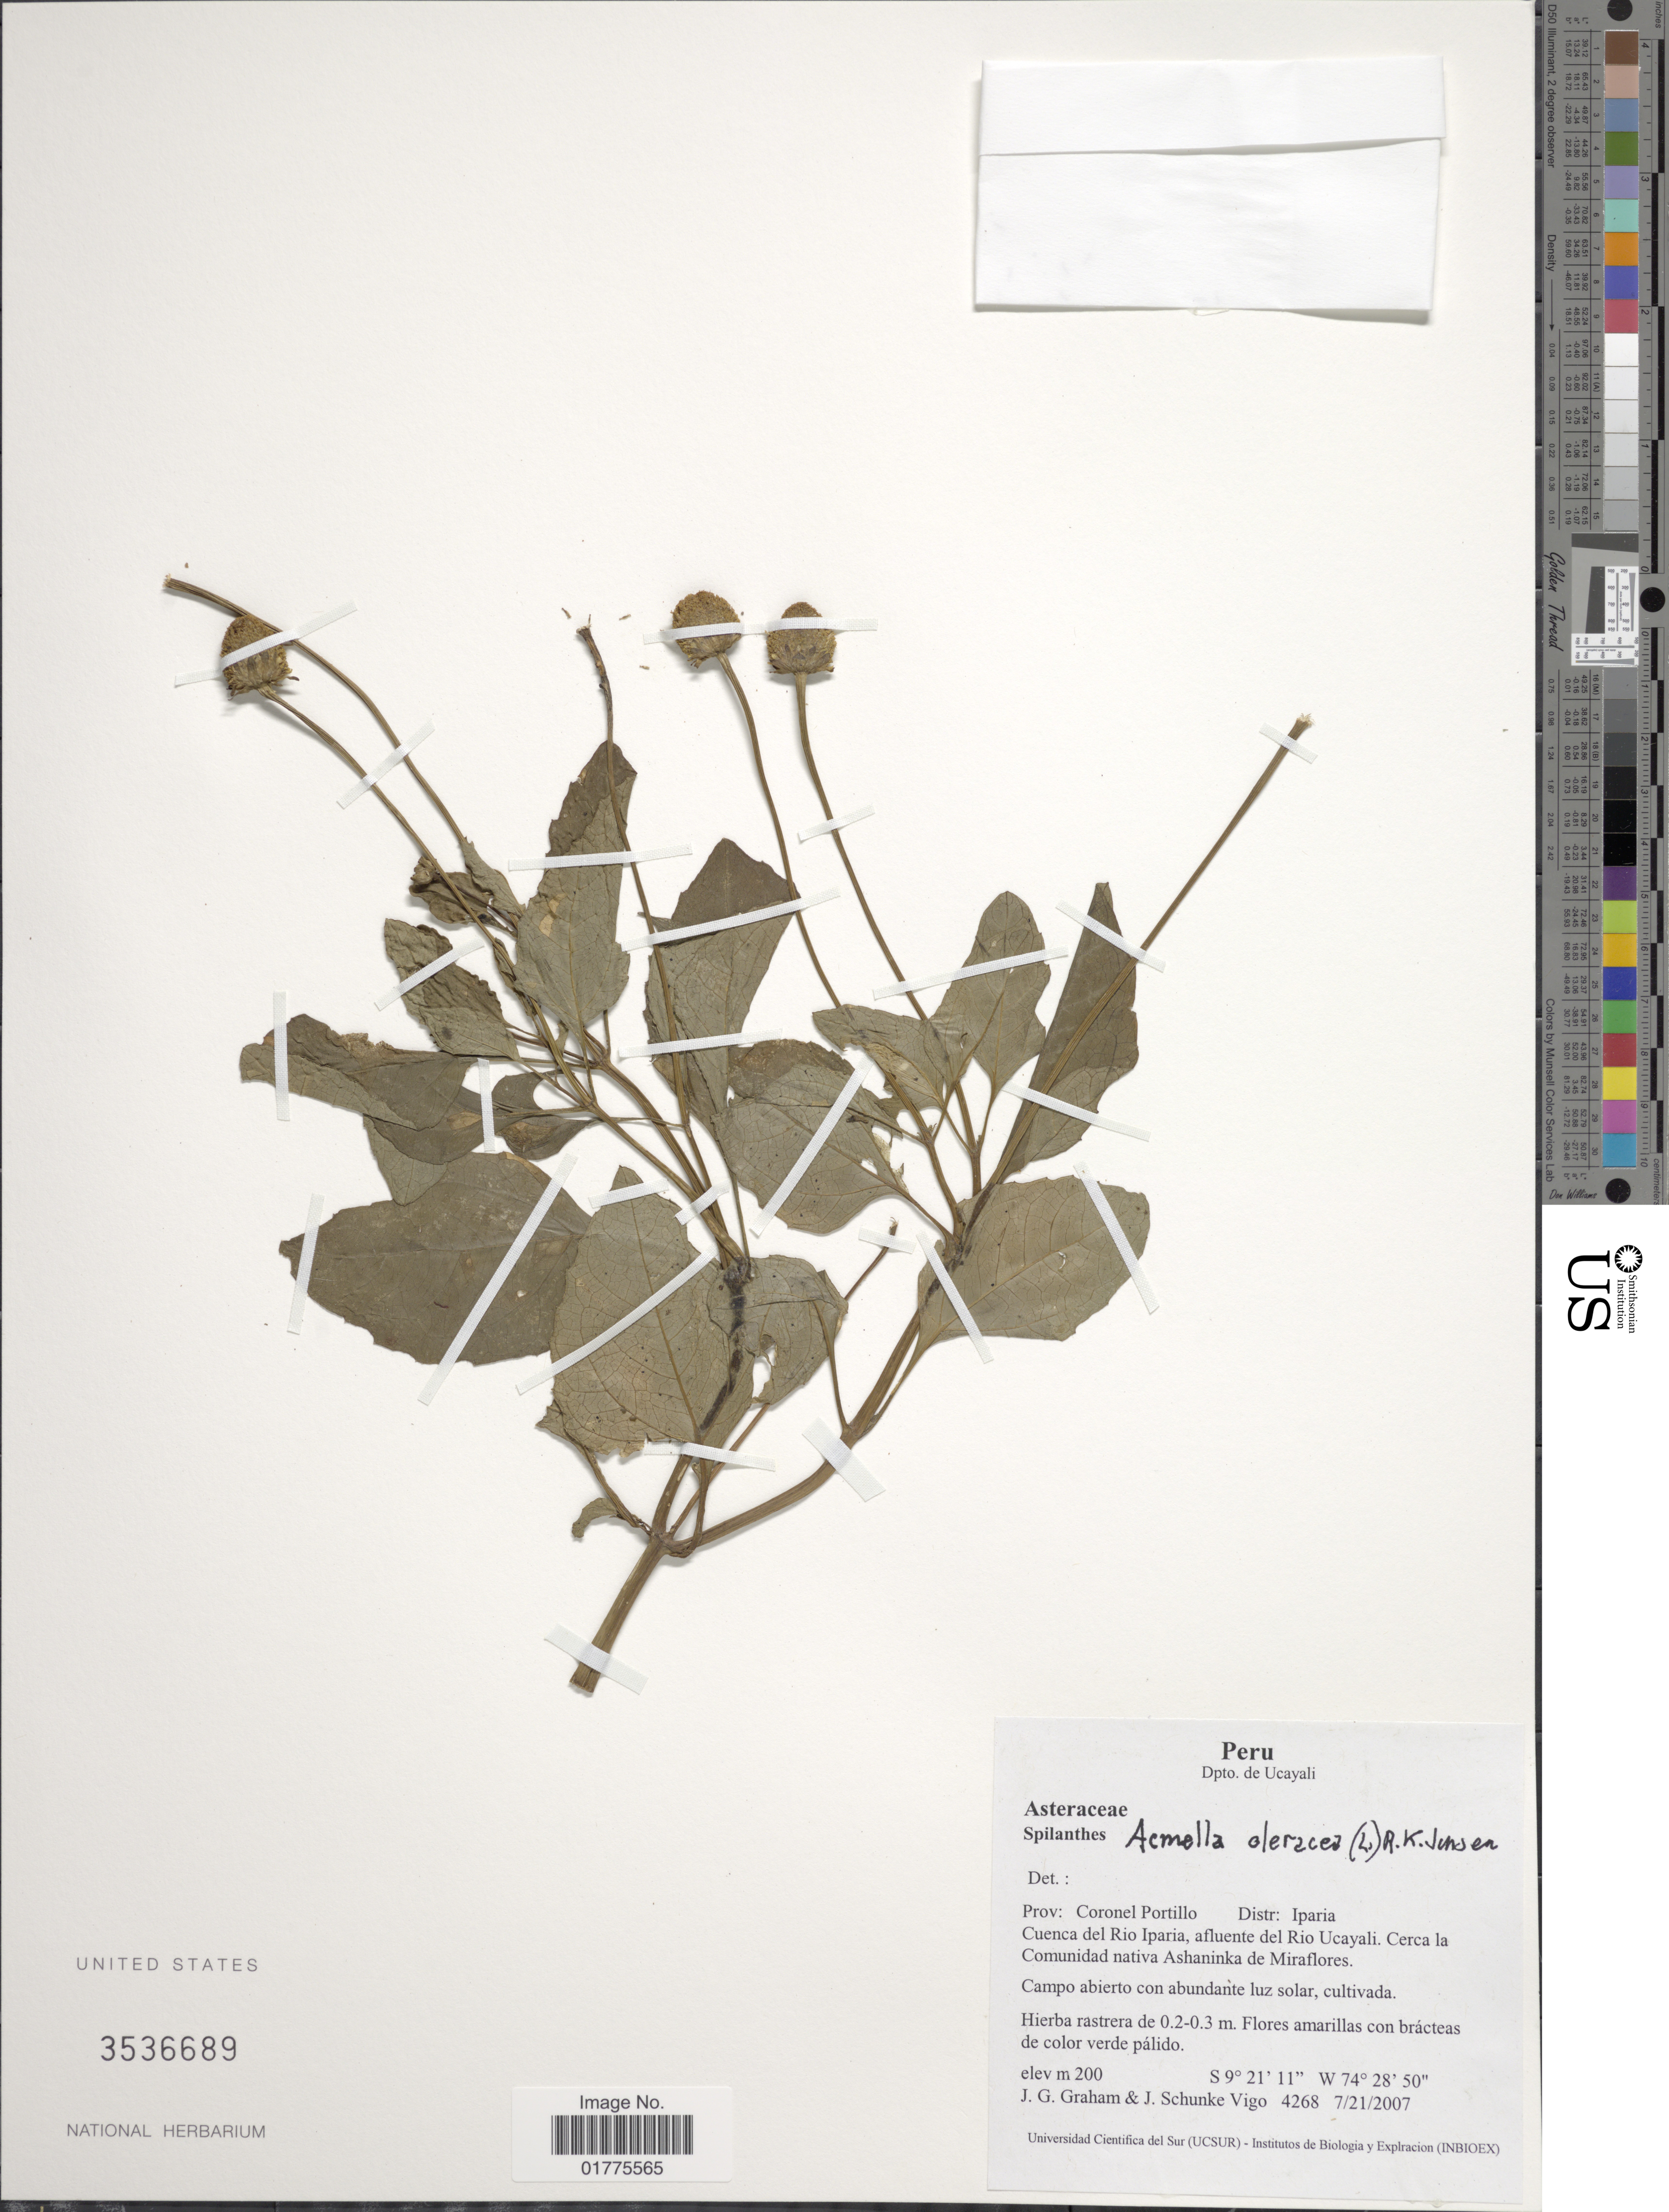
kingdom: Plantae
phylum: Tracheophyta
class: Magnoliopsida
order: Asterales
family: Asteraceae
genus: Acmella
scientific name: Acmella oleracea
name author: (L.) R.K. Jansen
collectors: J. Graham & J. Schunke Vigo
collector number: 4268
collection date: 2007-07-21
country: Peru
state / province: Ucayali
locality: Prov. Coronel Portillo, Distr. Iparia, Cuenca del Rio Iparia, afluente del Rio Ucayali. Cerca la Comunidad nativa Ashaninka de Miraflores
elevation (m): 200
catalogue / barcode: US 3536689